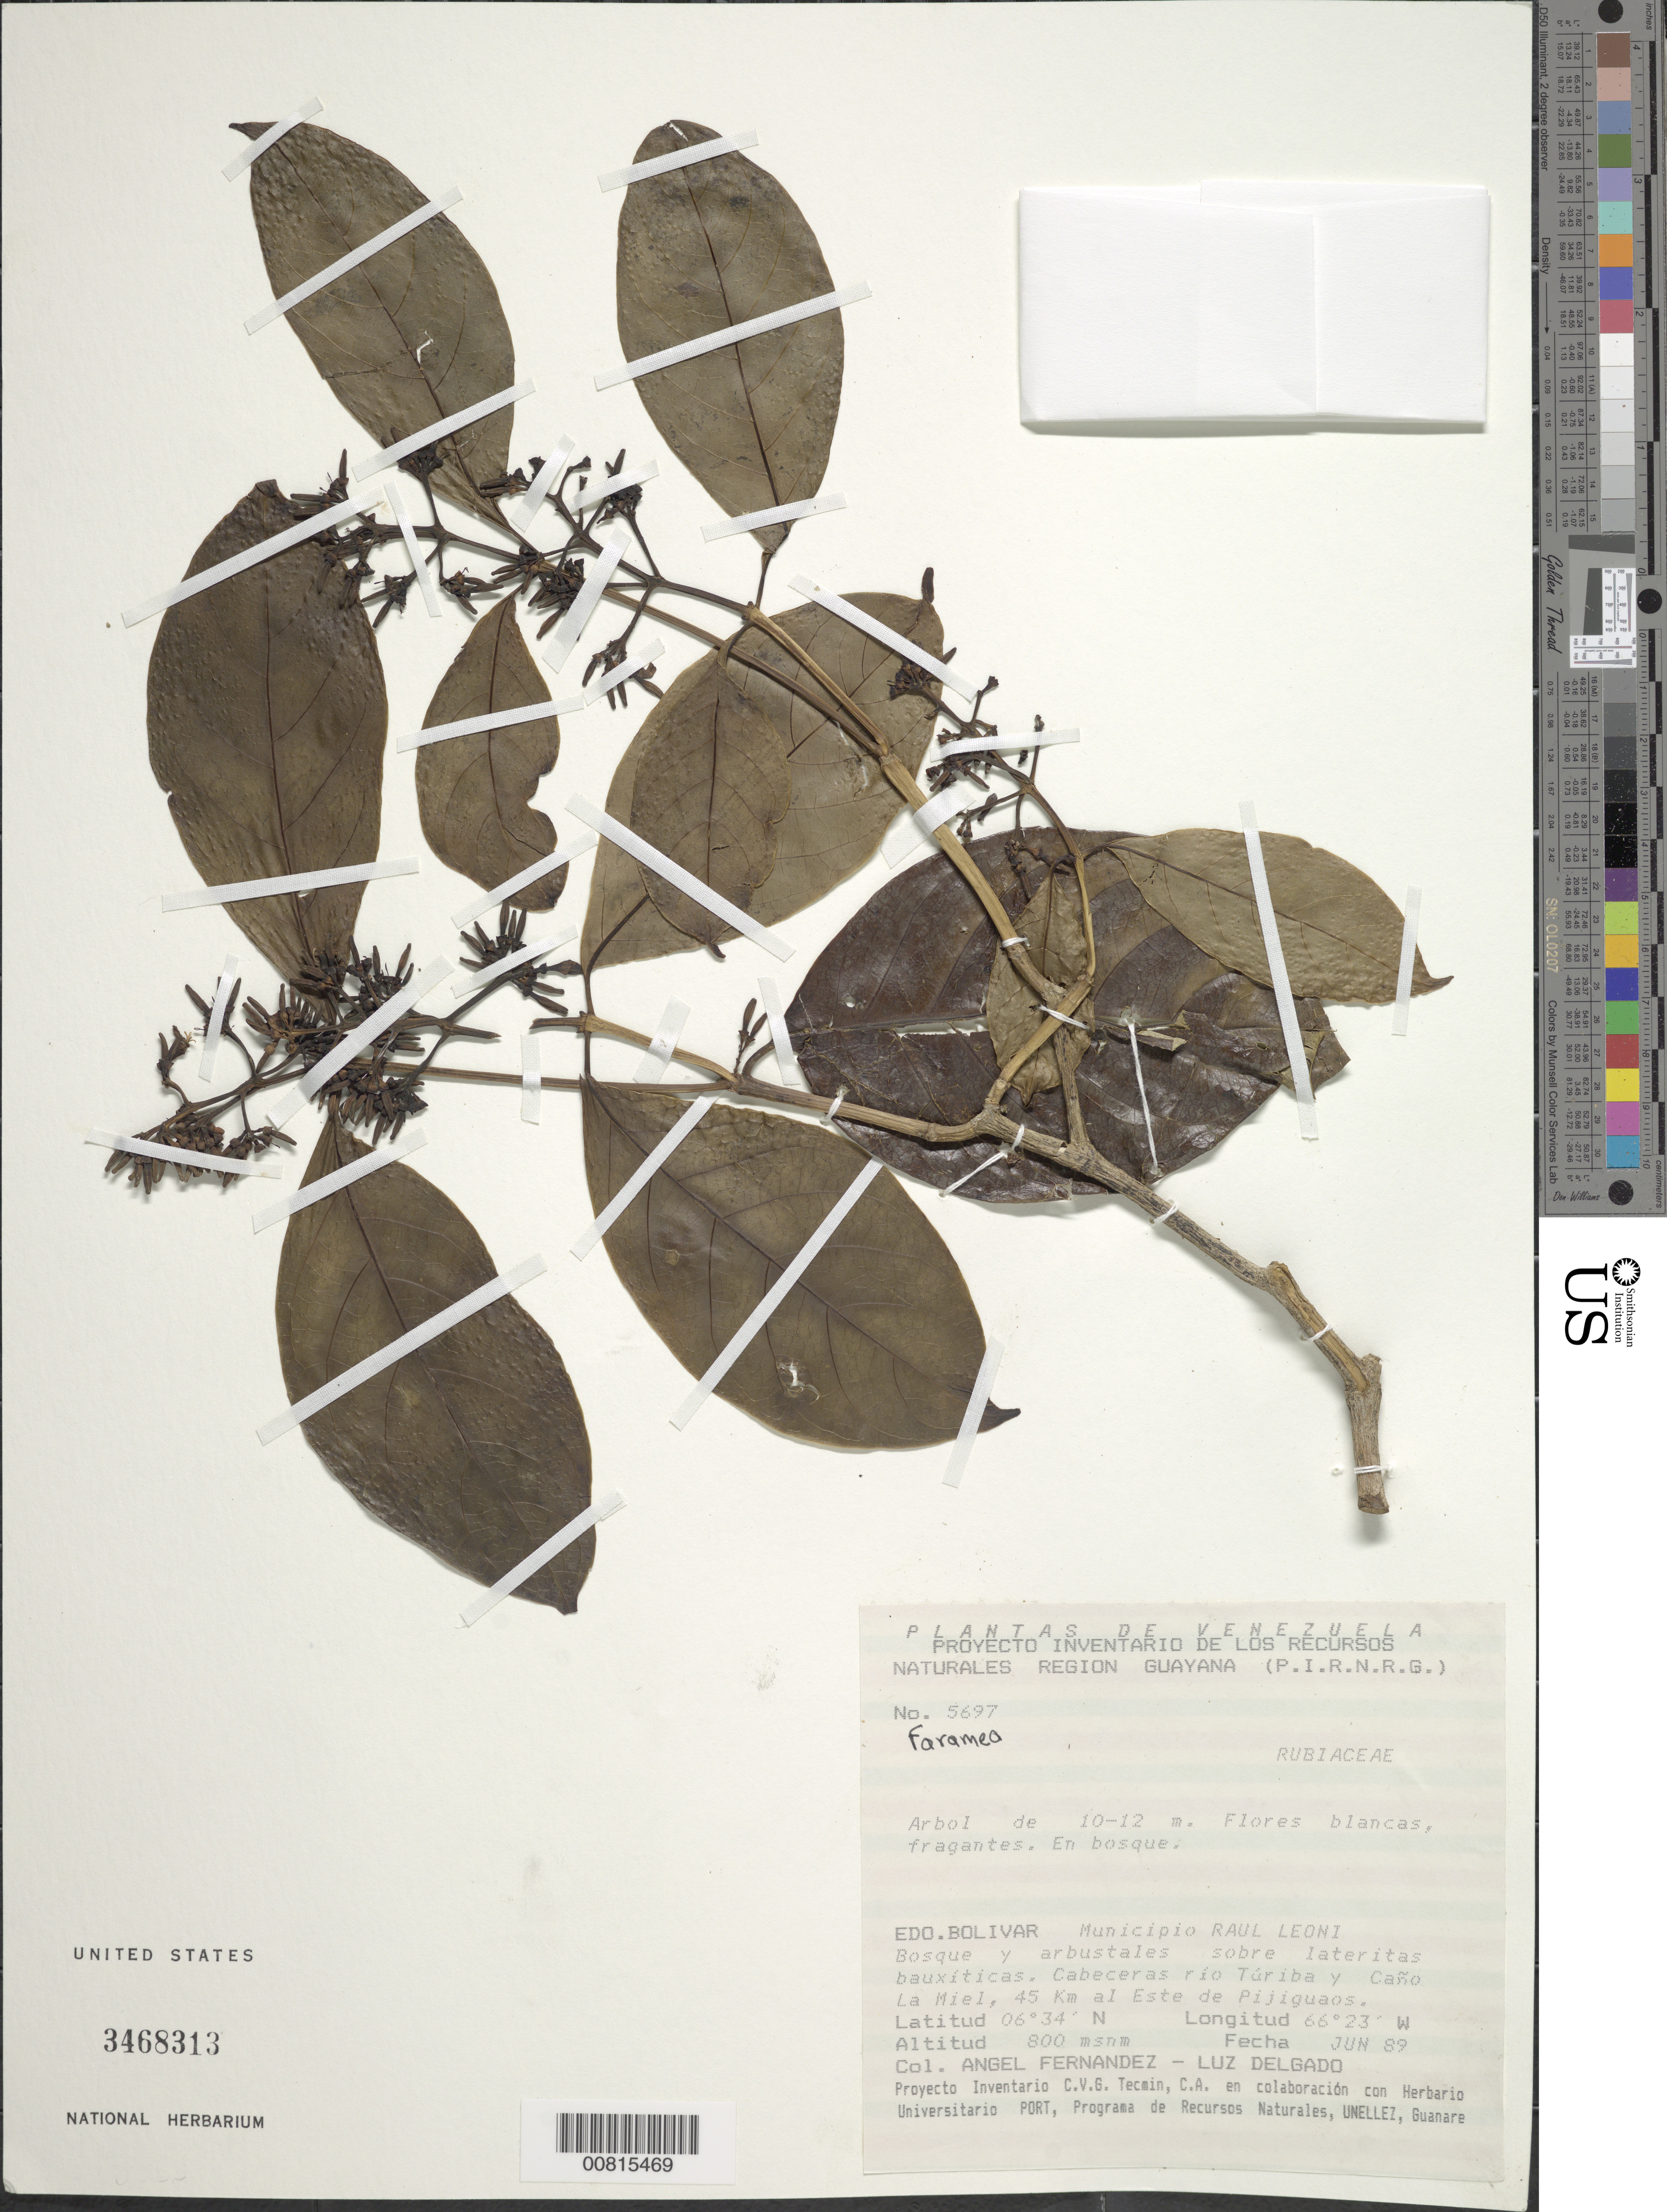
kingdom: Plantae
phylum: Tracheophyta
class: Magnoliopsida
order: Gentianales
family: Rubiaceae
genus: Faramea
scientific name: Faramea sp.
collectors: A. Fernández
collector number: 5697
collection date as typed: Jun-89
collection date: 1989-06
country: Venezuela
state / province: Bolívar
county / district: Angostura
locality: Mun. Raúl Leoni [=Angostura], cabeceras Río Túriba y Caño La Miel, 45 km al Este de Pijiguaos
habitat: Bosque y arbustales sobre lateritas bauxiticas; en bosque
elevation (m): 800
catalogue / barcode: US 3468313